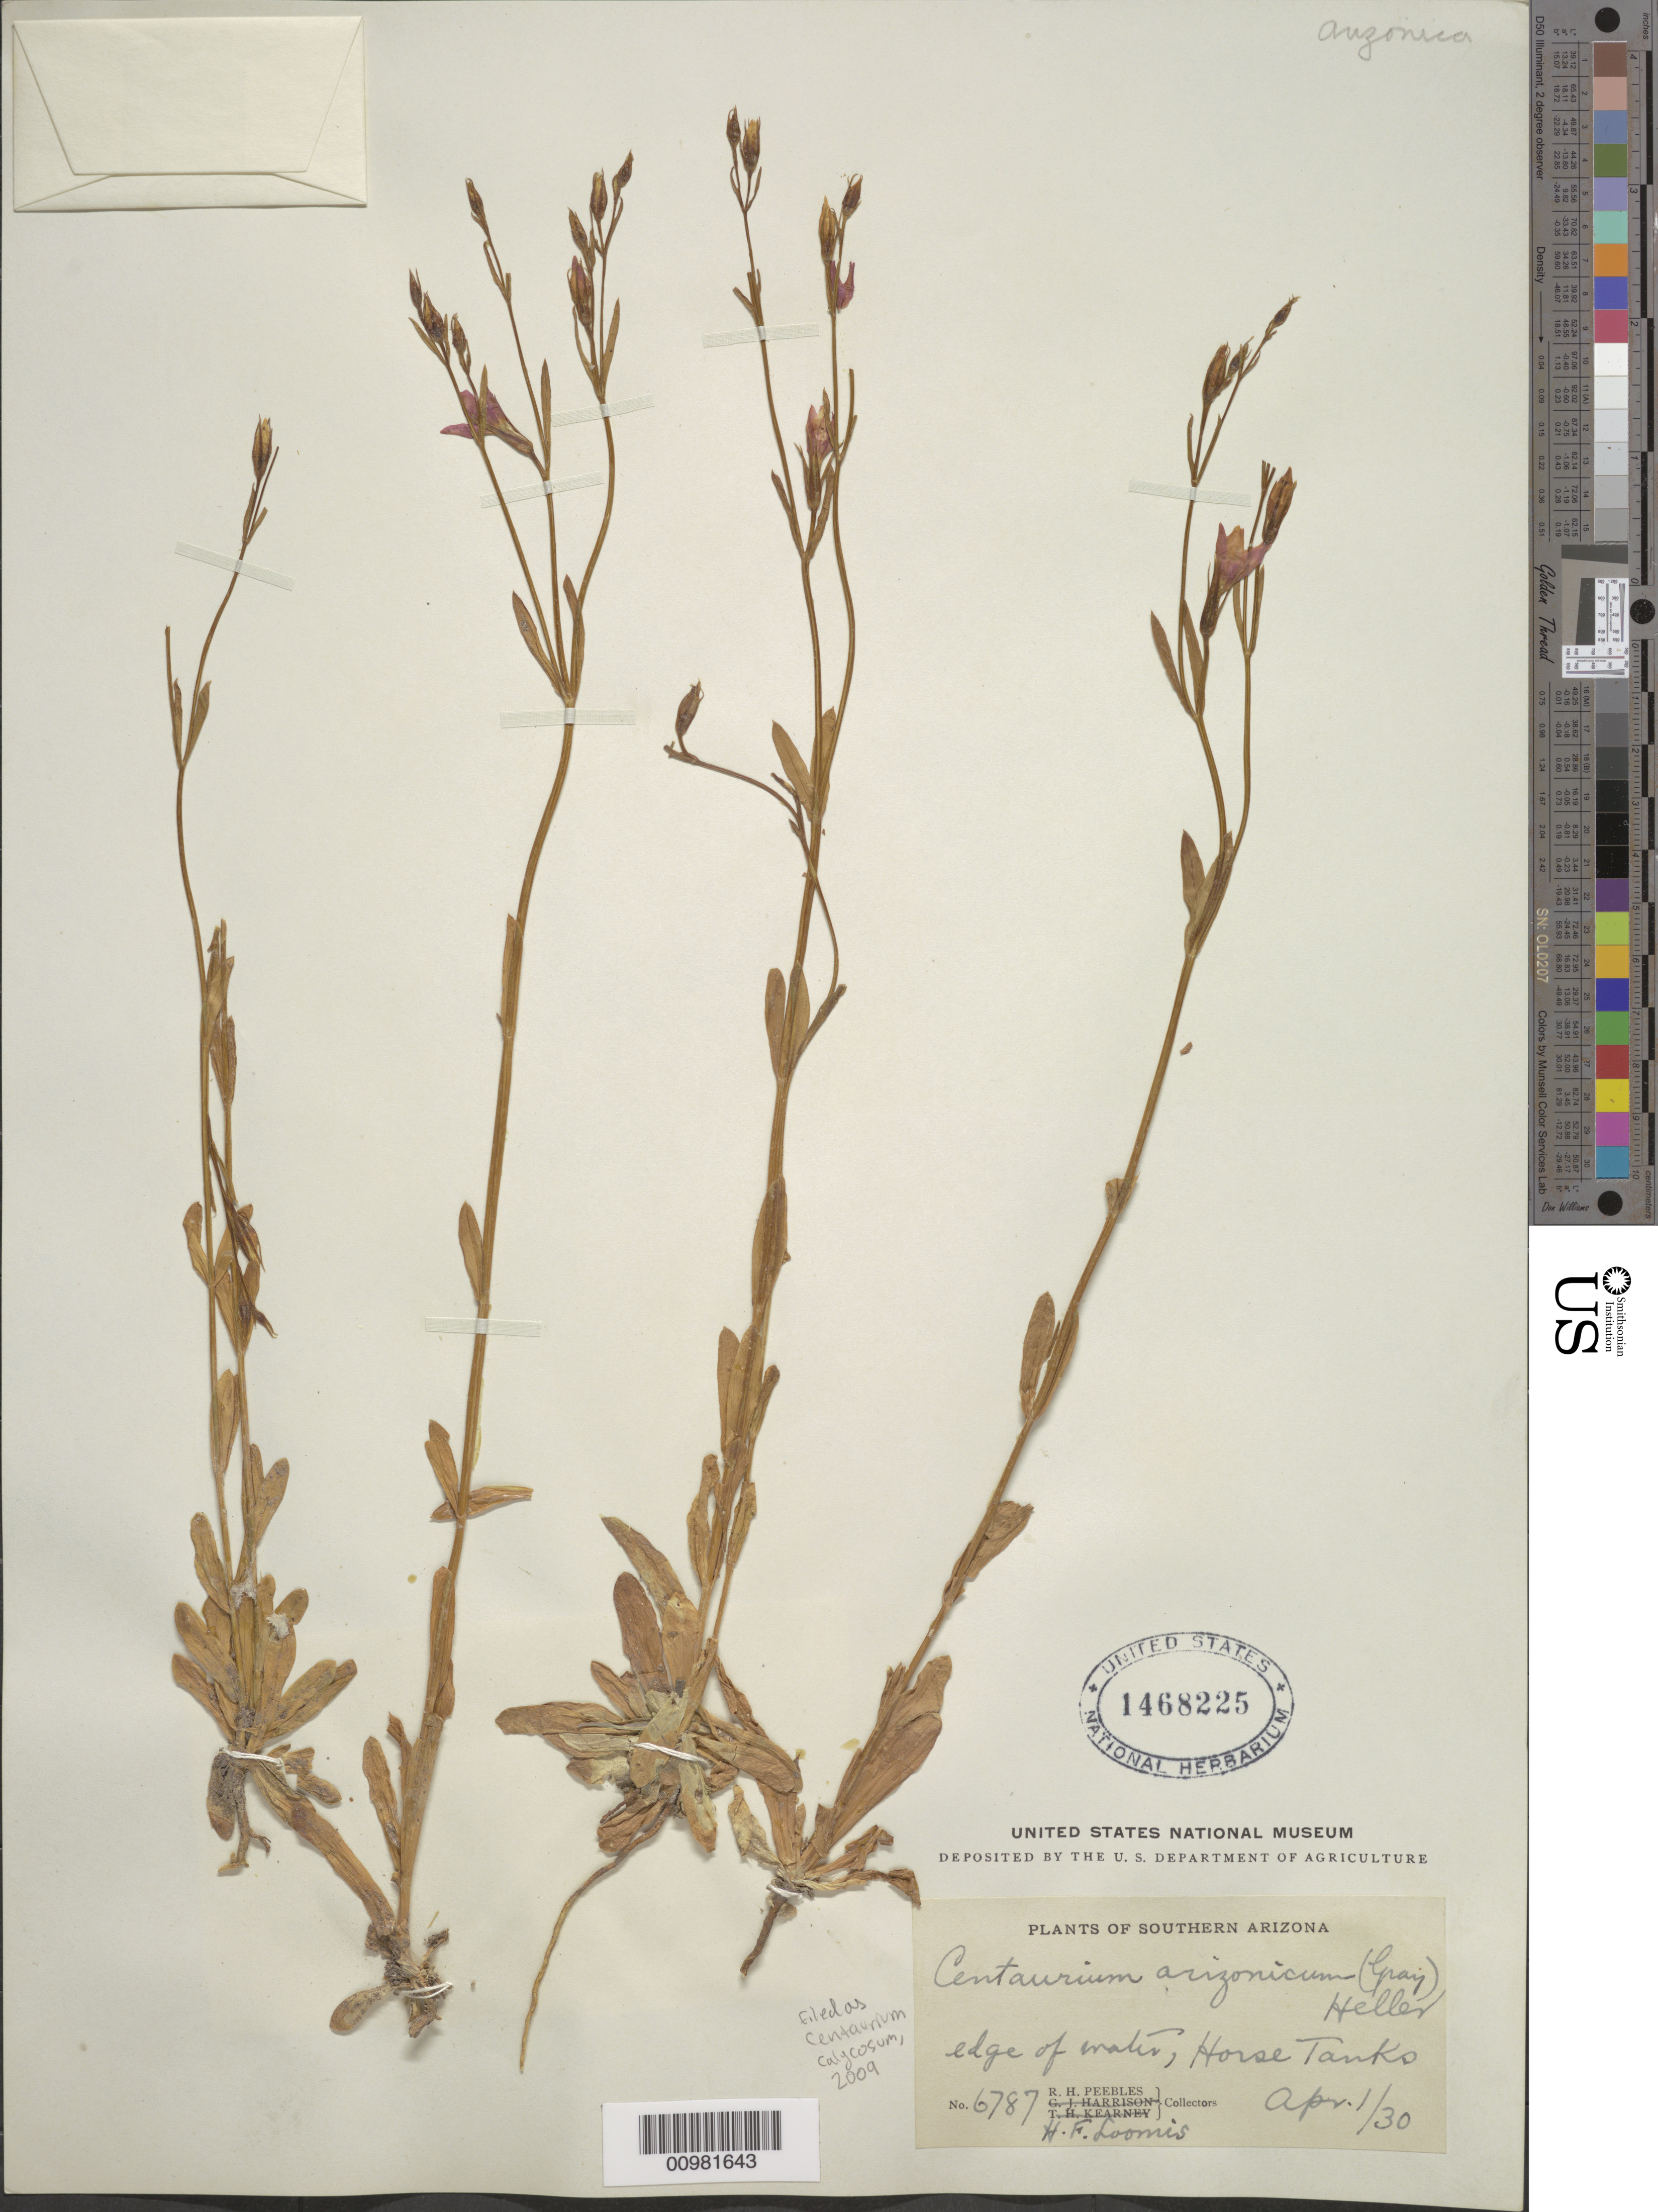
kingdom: Plantae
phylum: Tracheophyta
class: Magnoliopsida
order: Gentianales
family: Gentianaceae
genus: Centaurium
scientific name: Centaurium calycosum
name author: (Buckley) Buckley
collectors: R. H. Peebles & H. F. Loomis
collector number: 6787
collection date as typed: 01 Apr 1930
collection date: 1930-04-01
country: United States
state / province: Arizona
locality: edge of malin(?), Horse Tanks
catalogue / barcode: US 1468225